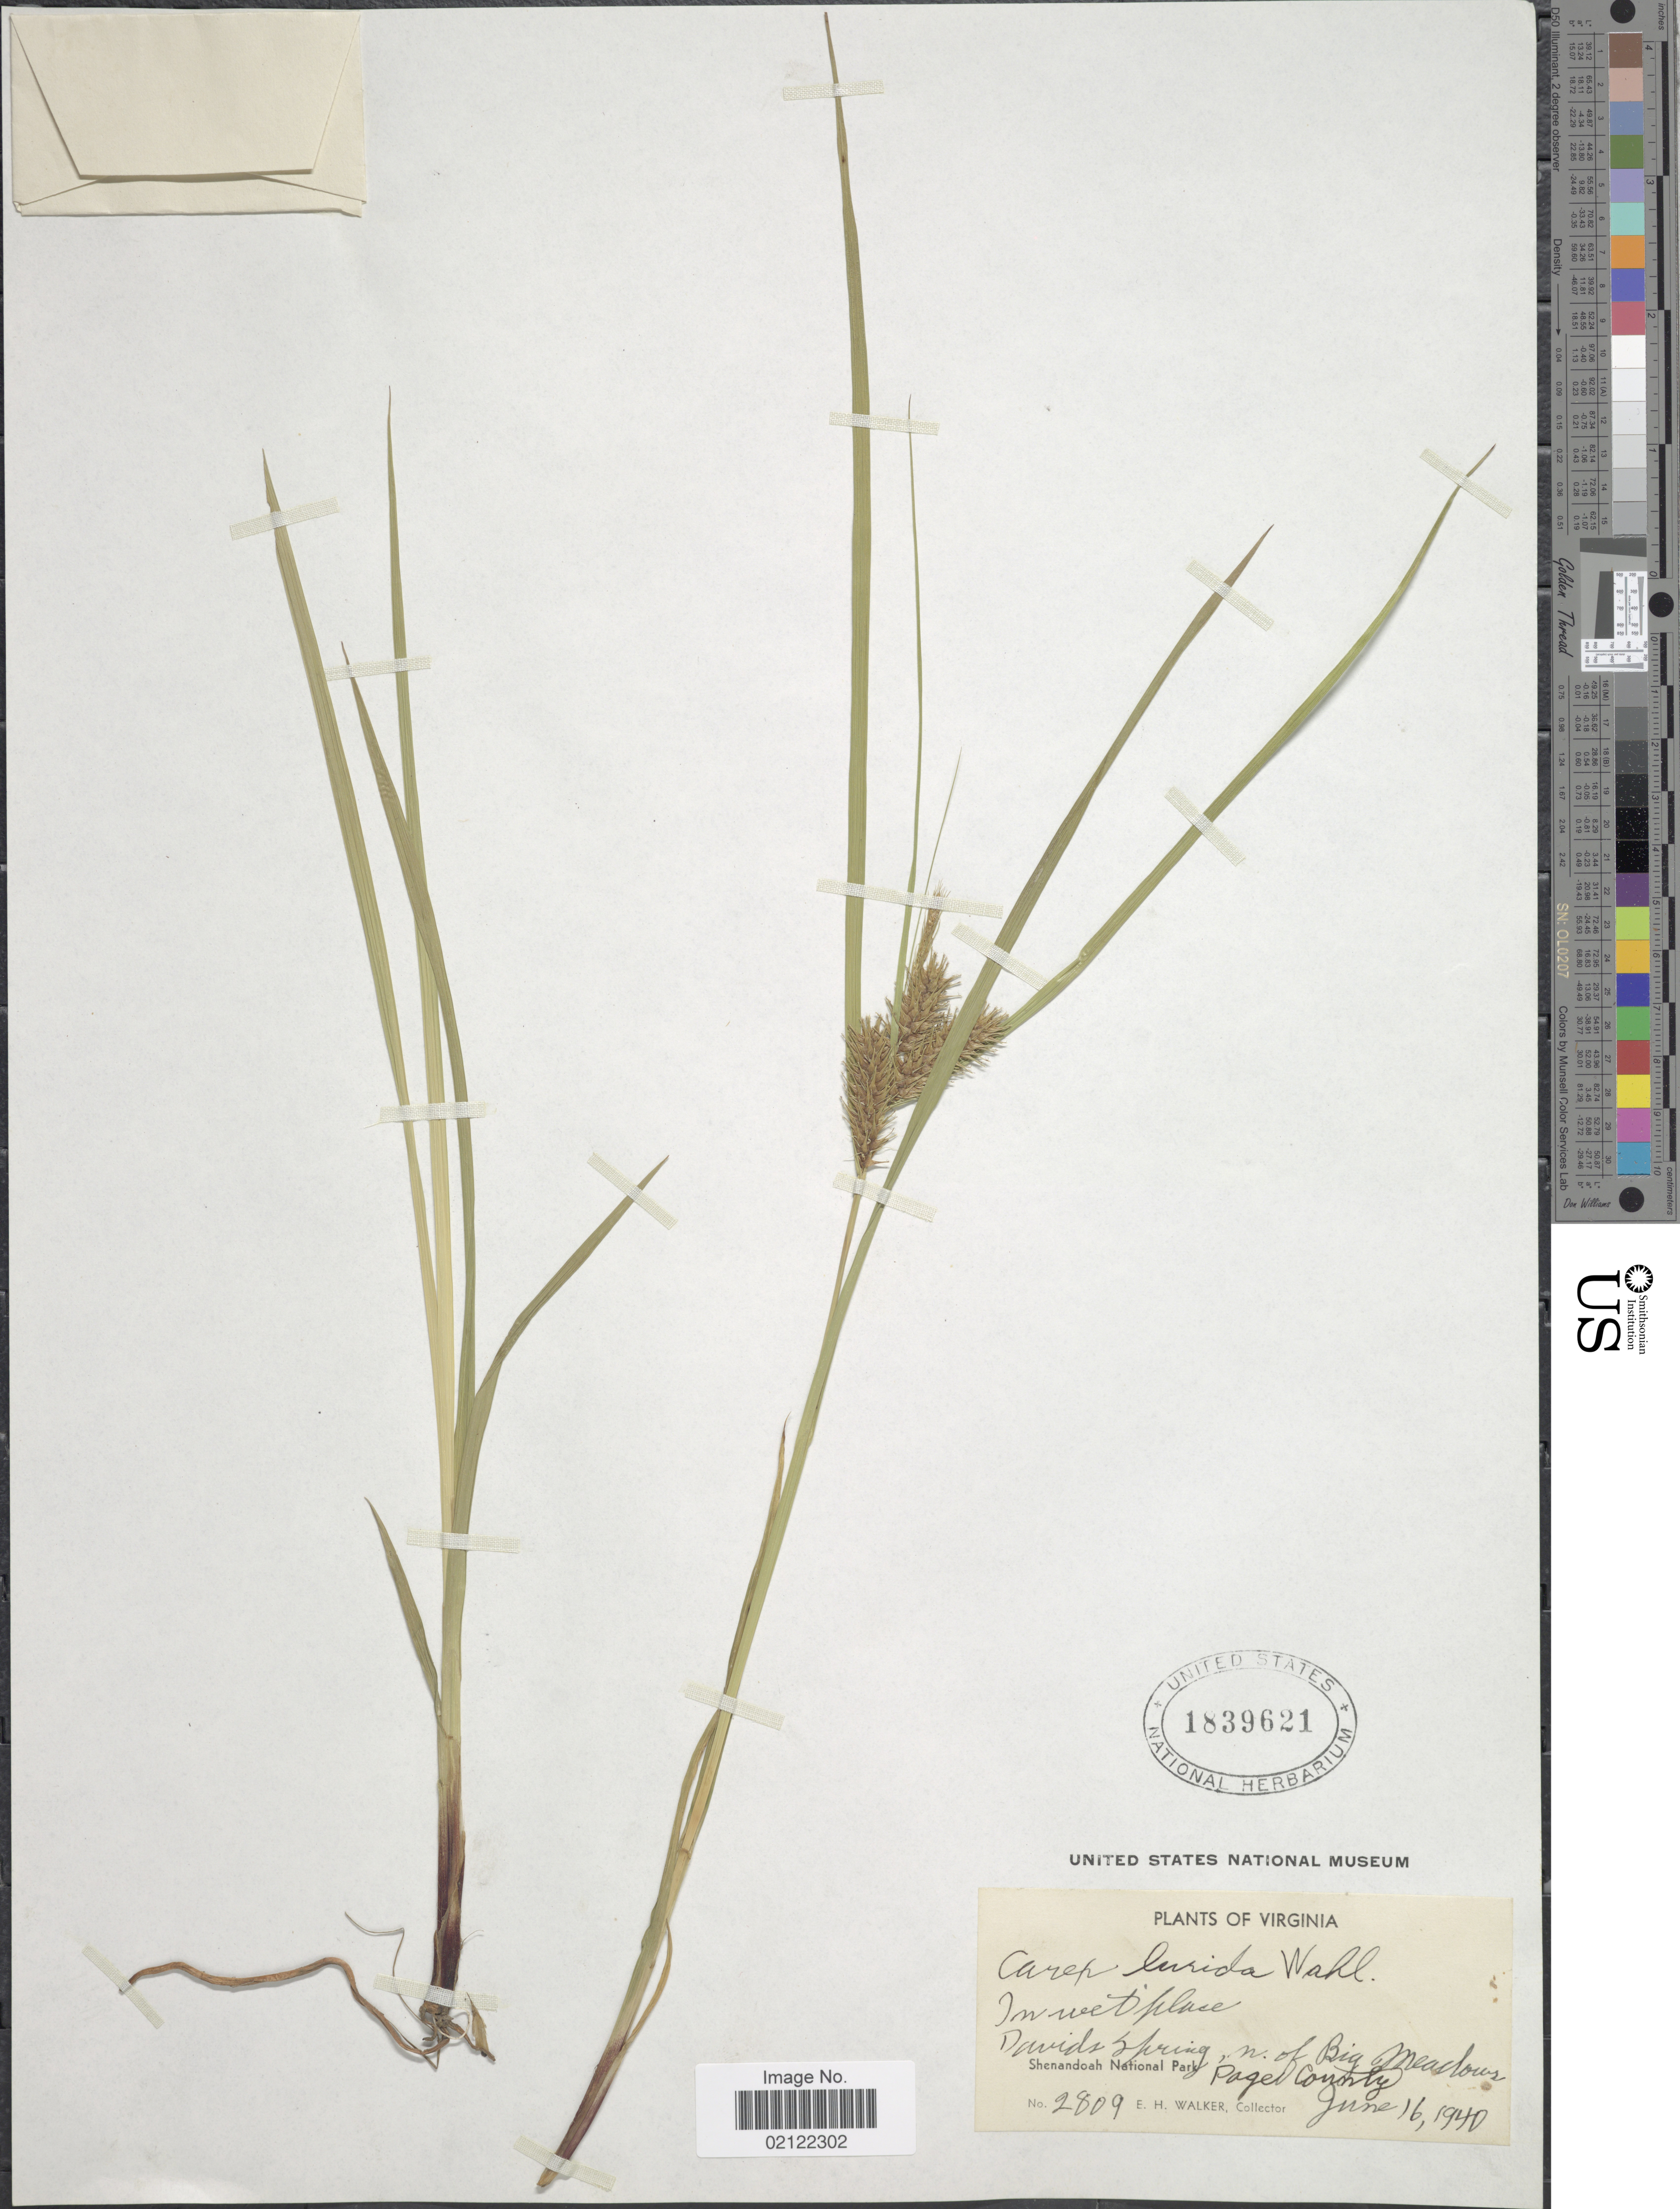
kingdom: Plantae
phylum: Tracheophyta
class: Liliopsida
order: Poales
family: Cyperaceae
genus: Carex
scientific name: Carex lurida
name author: Wahlenb.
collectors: E. H. Walker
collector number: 2809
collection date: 1940-06-16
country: United States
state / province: Virginia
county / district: Page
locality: In wet place. Davids Spring, N. of Big Meadows. Shenandoah National Park. Page County.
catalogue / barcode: US 1839621